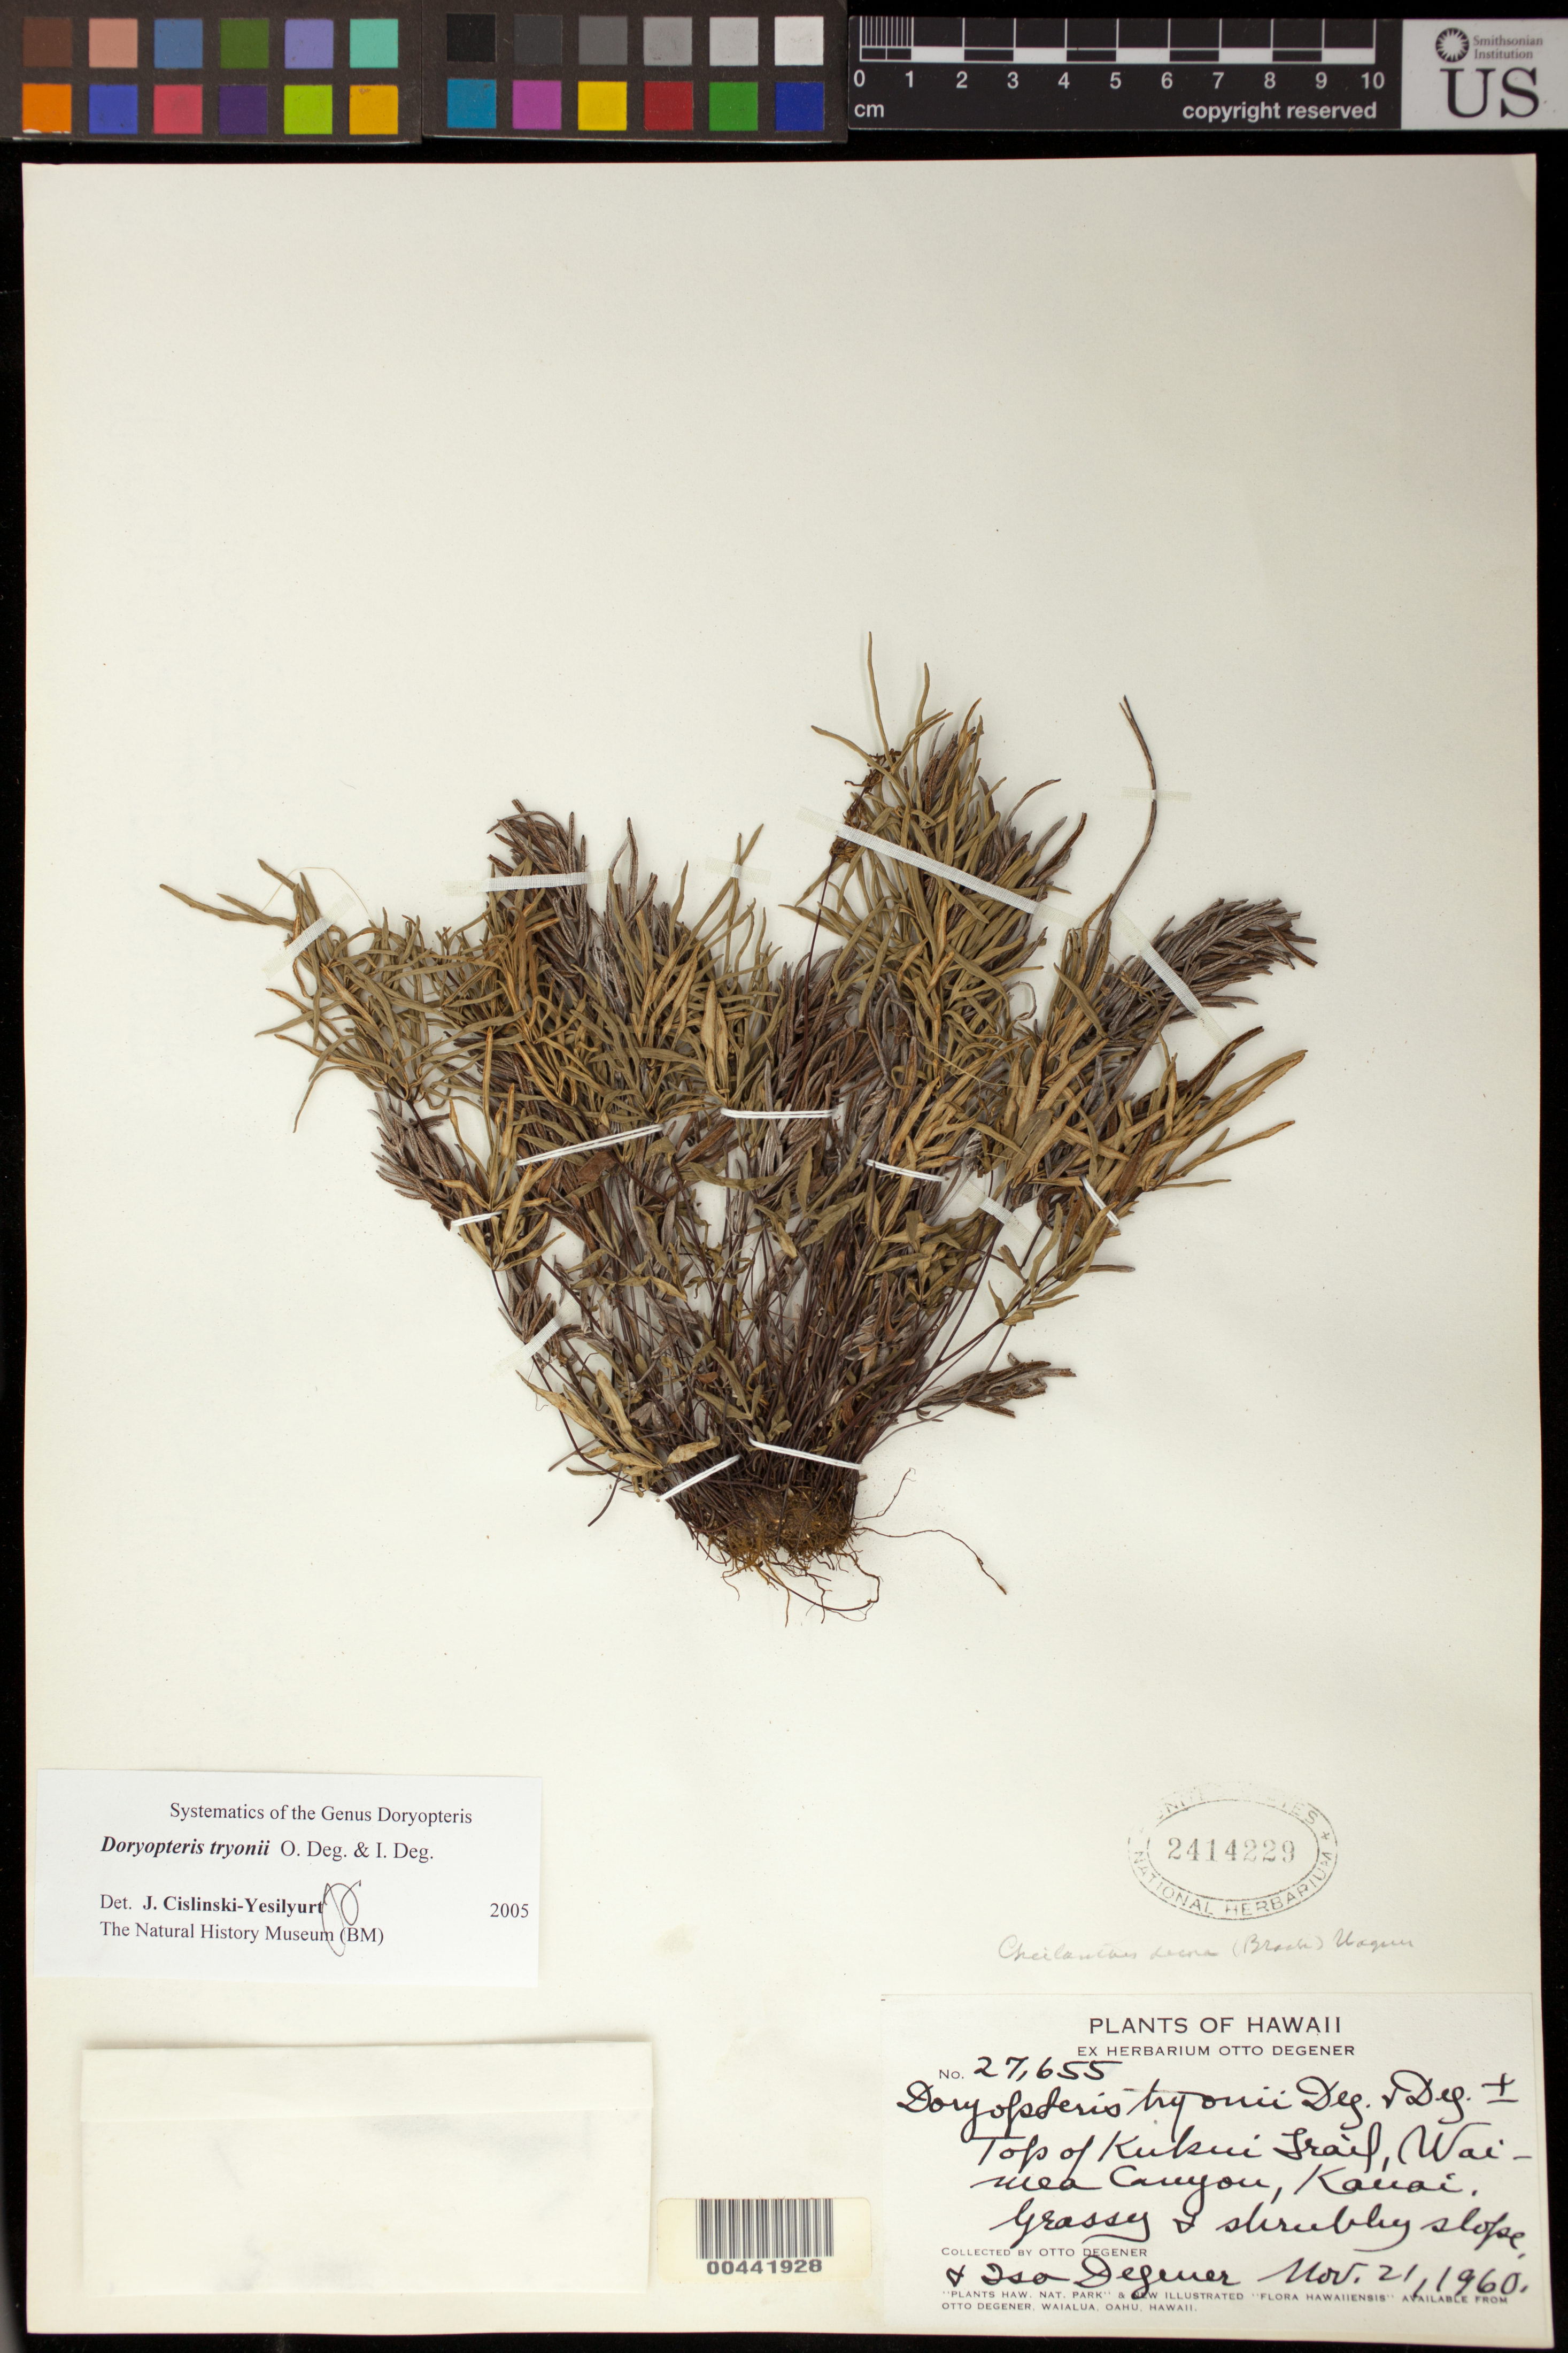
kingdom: Plantae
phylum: Tracheophyta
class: Polypodiopsida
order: Polypodiales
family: Pteridaceae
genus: Doryopteris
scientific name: Doryopteris tryonii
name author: O. Deg. & I. Deg.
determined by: Yesilyurt, J. C.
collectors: O. Degener & I. Degener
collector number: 27655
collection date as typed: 21 Nov 1960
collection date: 1960-11-21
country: United States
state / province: Hawaii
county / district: Kauai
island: Kaua'i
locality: Top of Kukui Trail, Waimea Canyon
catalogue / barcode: US 2414229